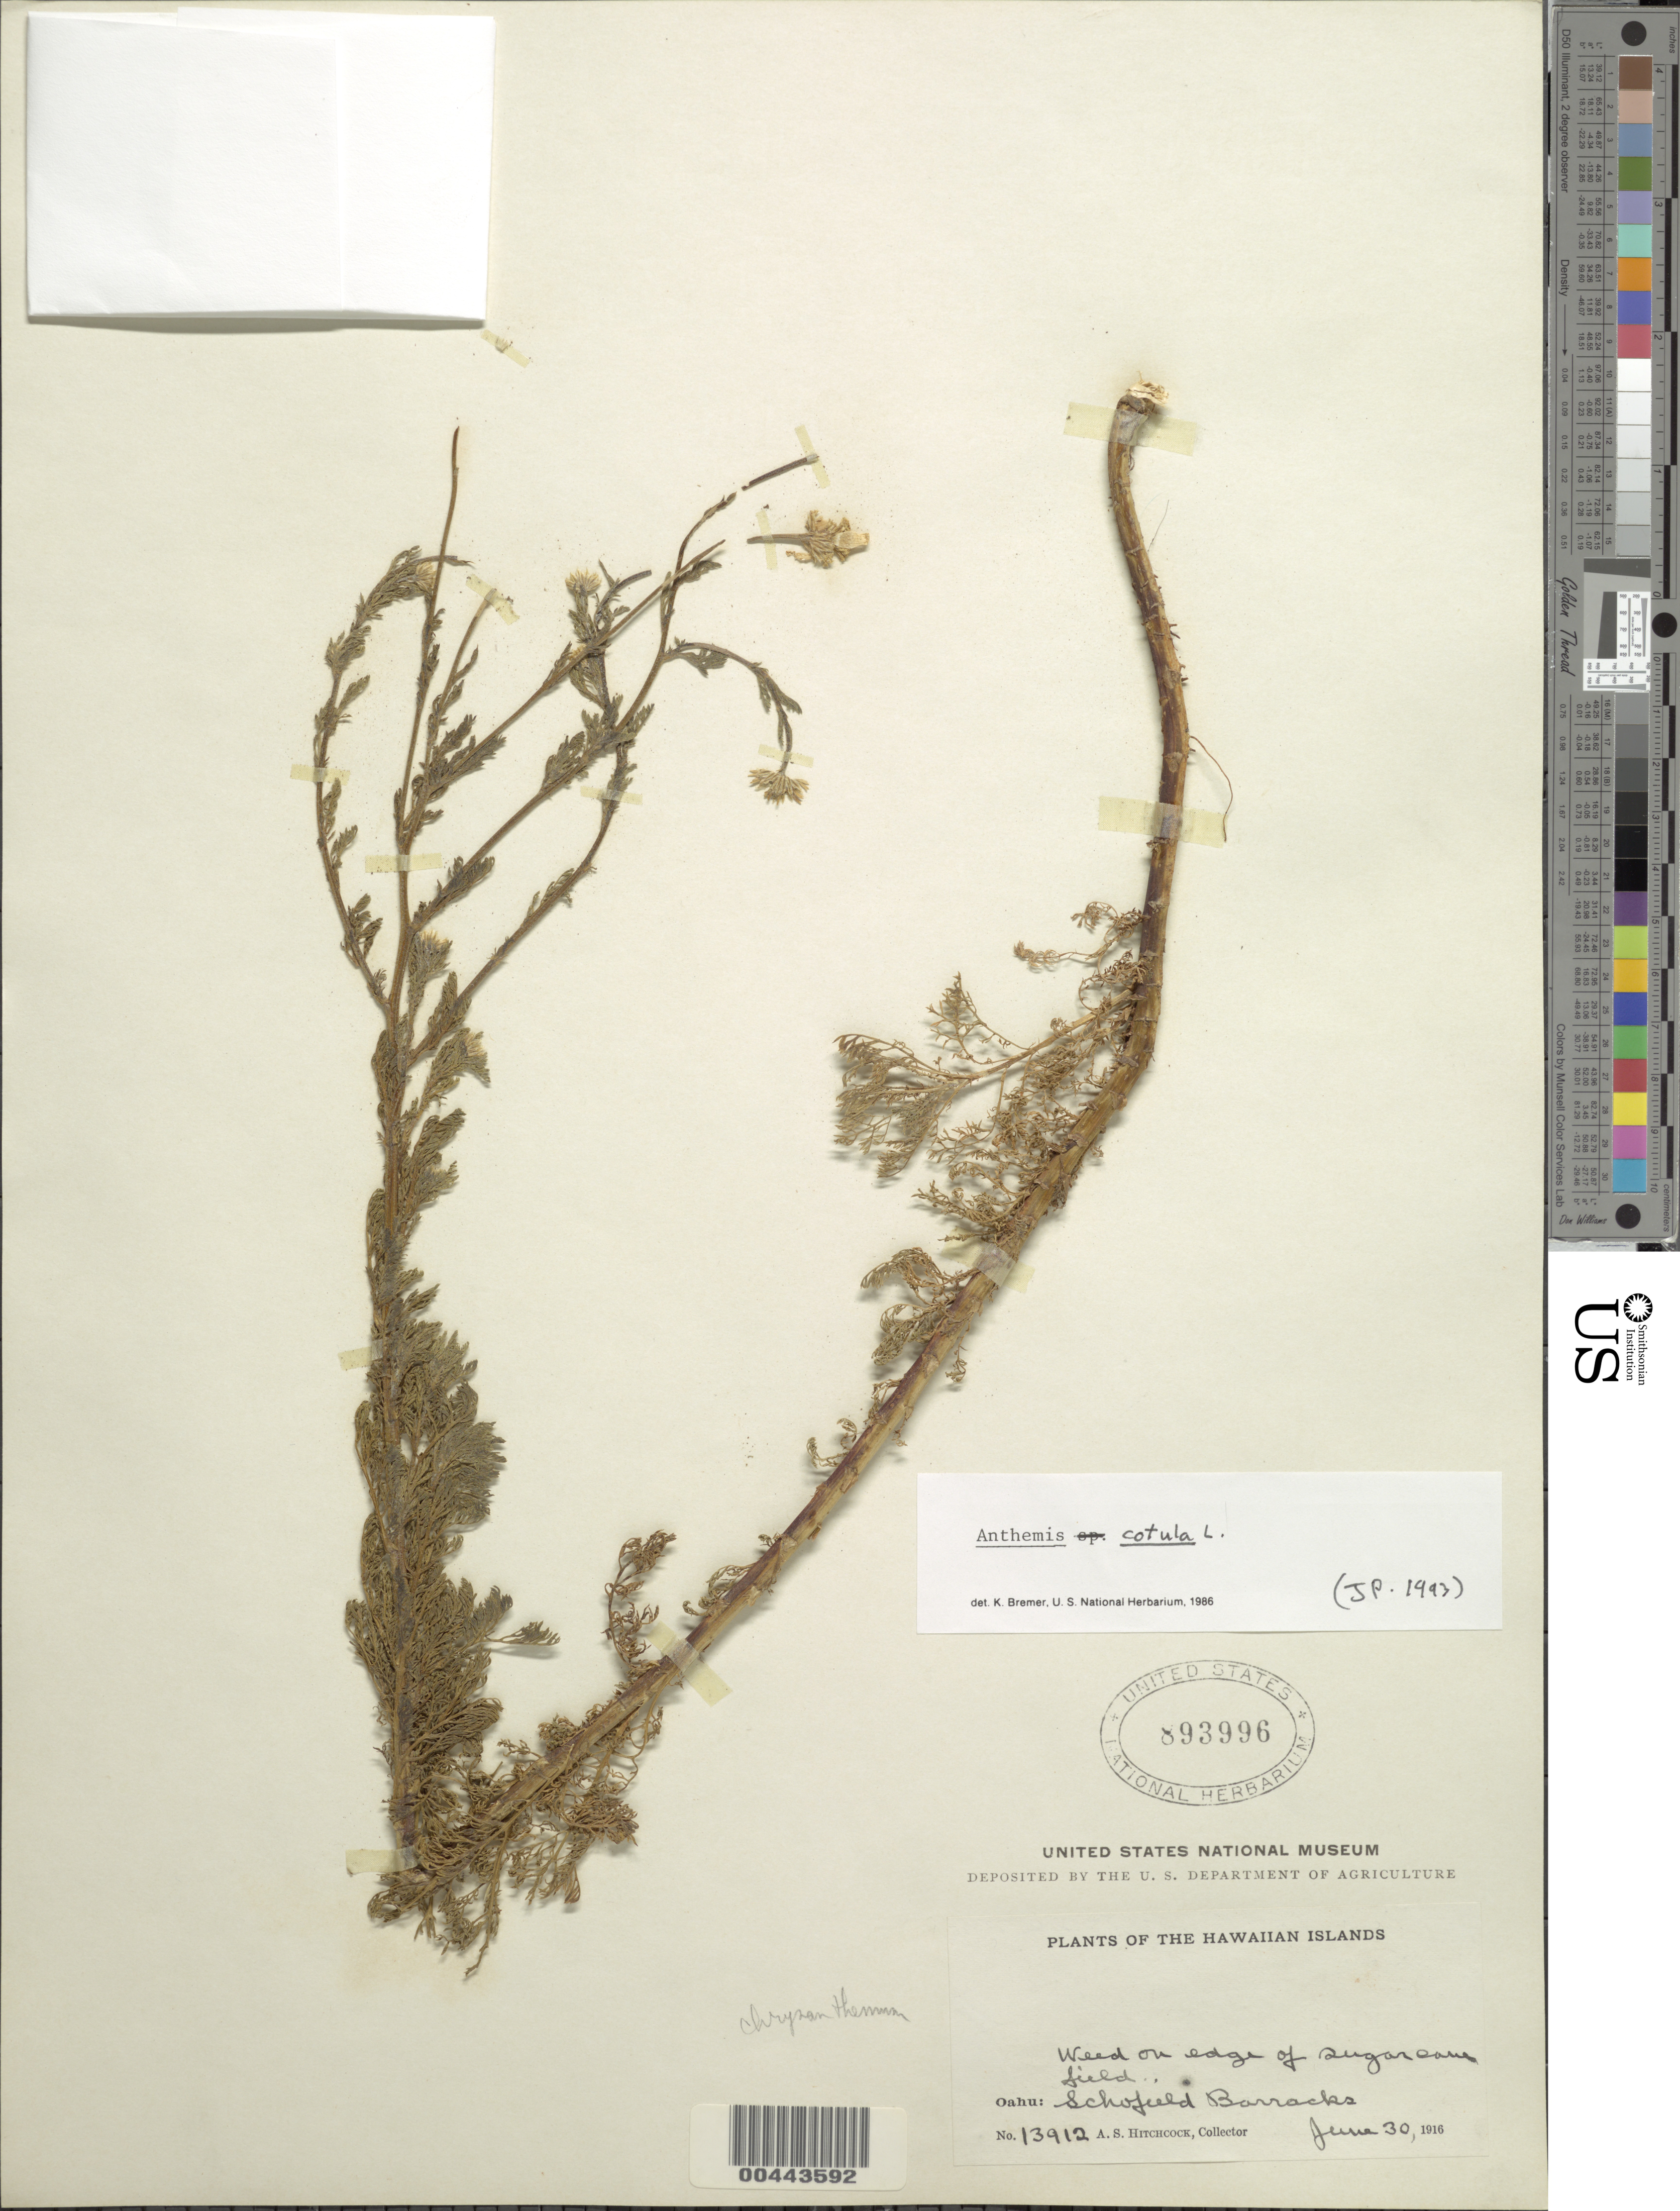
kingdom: Plantae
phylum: Tracheophyta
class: Magnoliopsida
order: Asterales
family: Asteraceae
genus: Anthemis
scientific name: Anthemis cotula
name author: L.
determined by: Bremer, K.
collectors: A. S. Hitchcock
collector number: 13912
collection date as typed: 30 Jun 1916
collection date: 1916-06-30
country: United States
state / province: Hawaii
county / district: Honolulu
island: Oahu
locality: Schofield Barracks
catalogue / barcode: US 893996